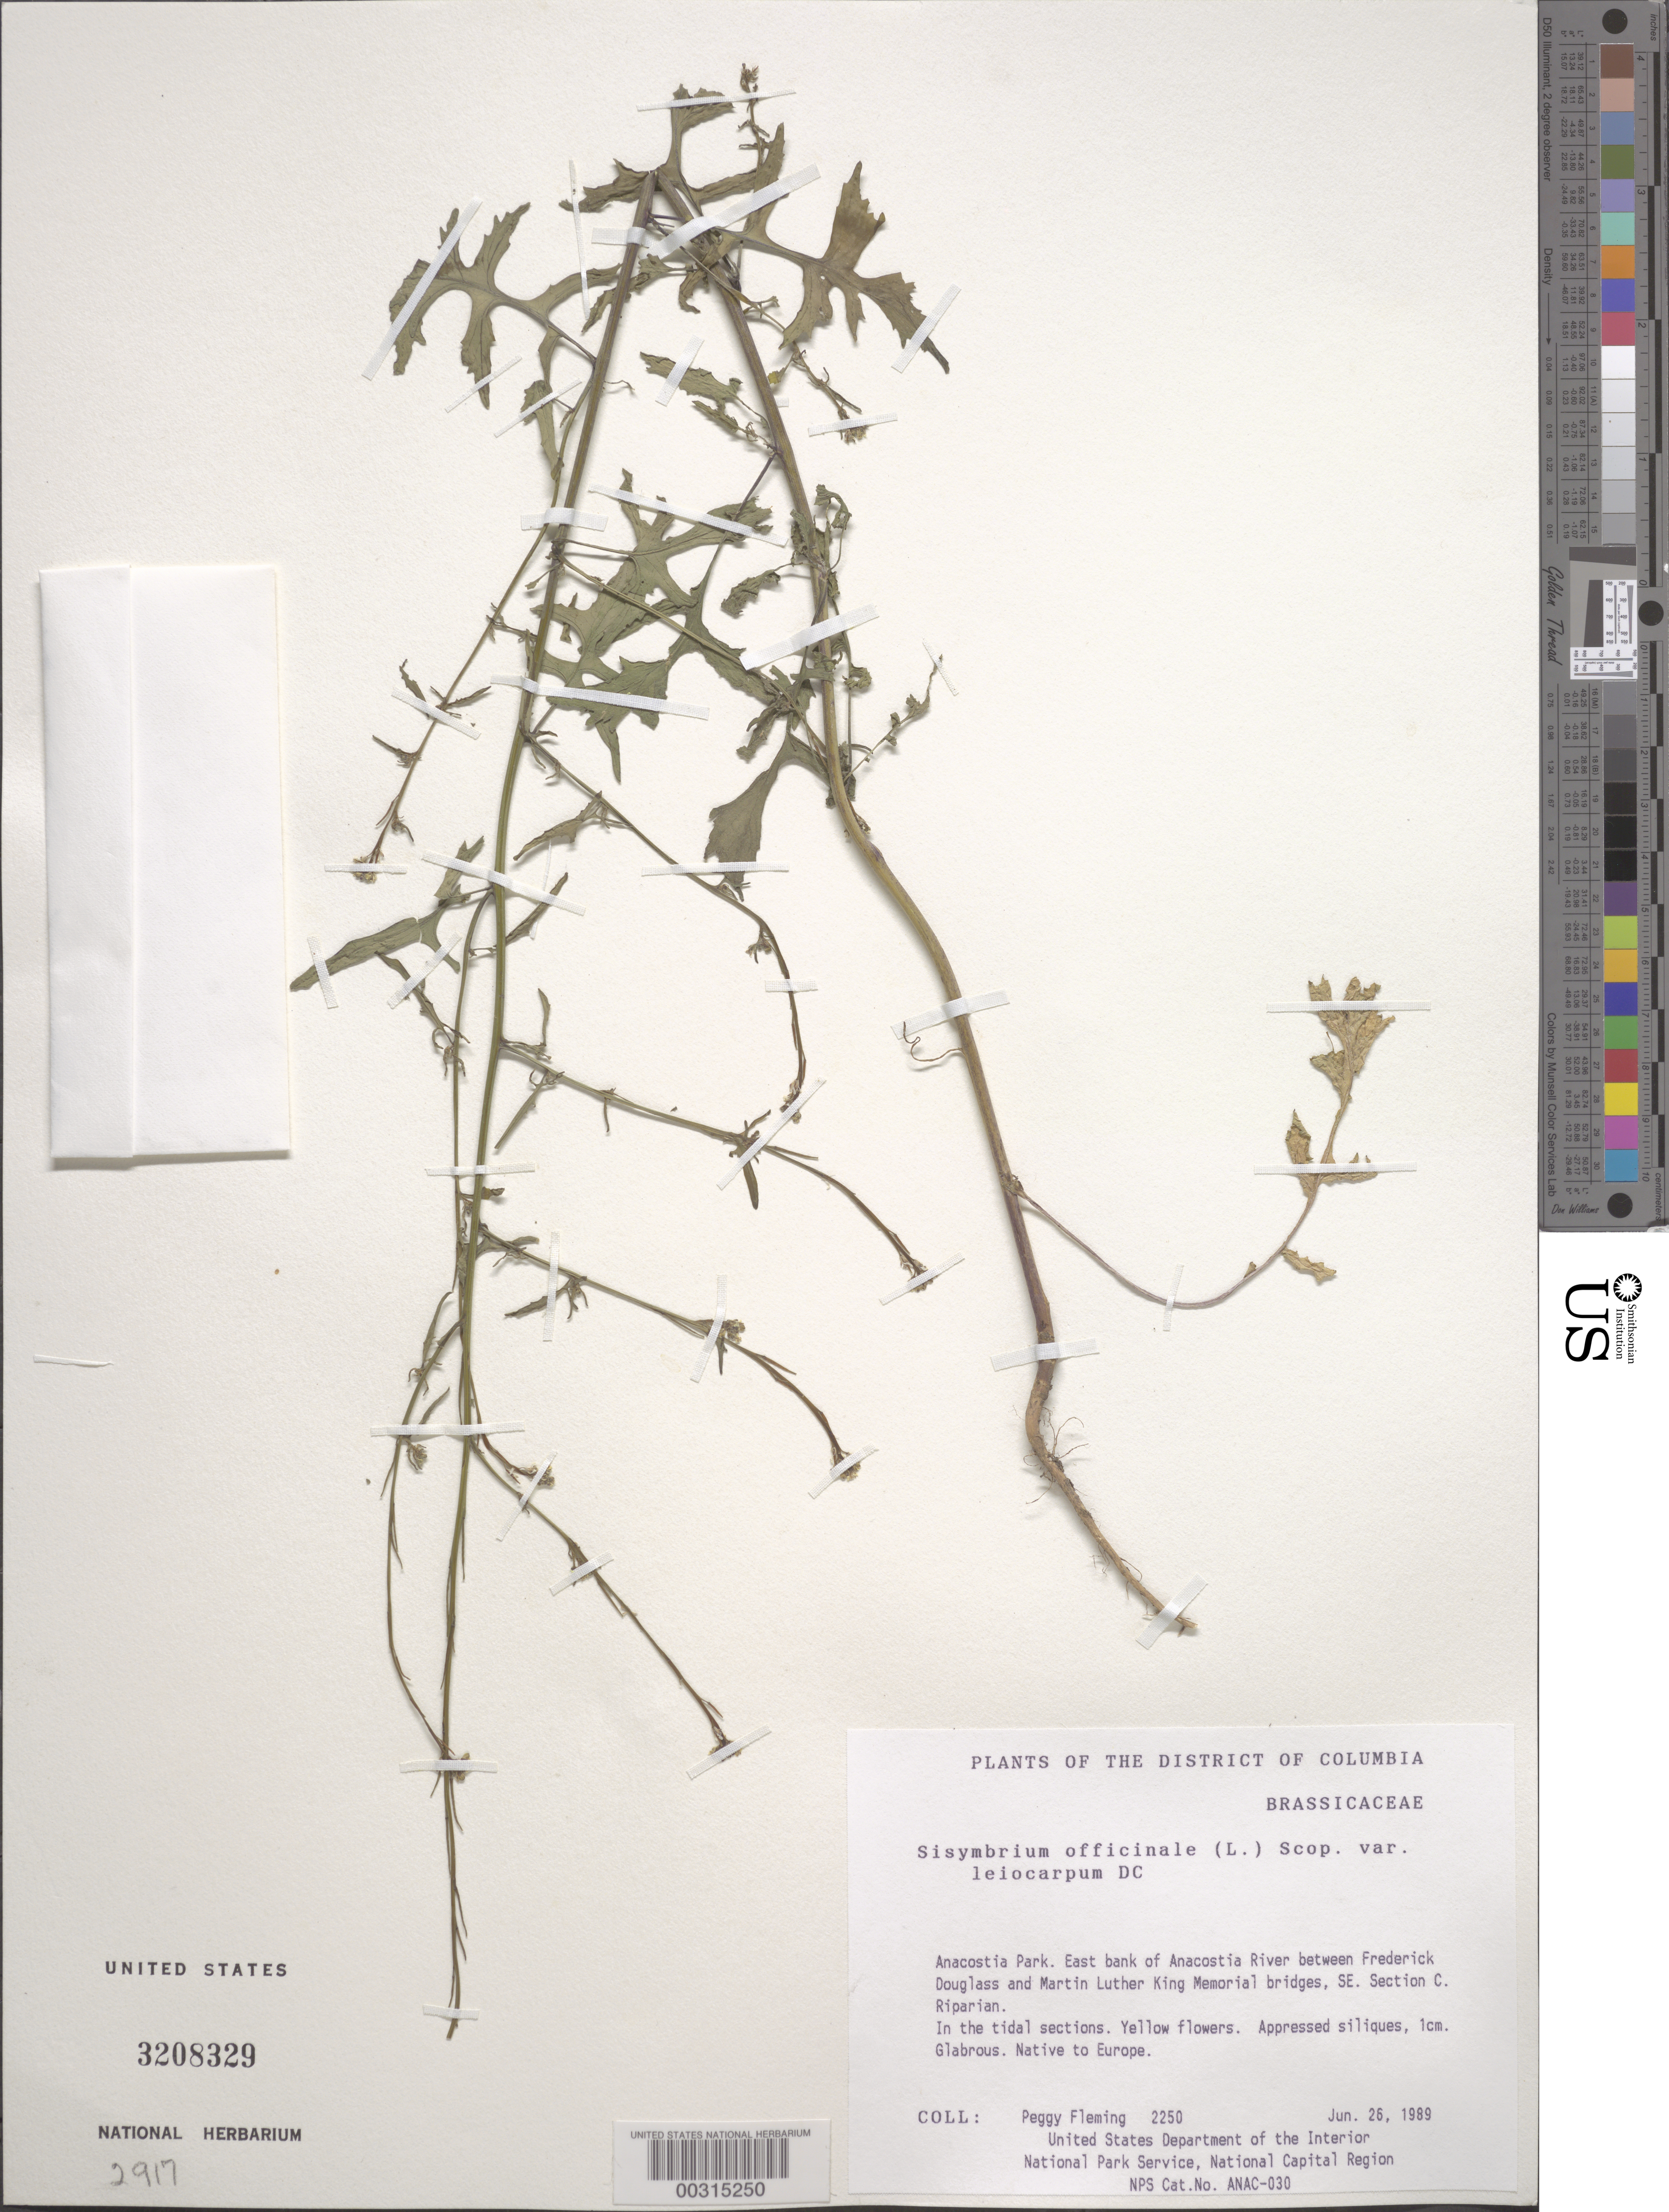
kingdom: Plantae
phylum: Tracheophyta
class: Magnoliopsida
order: Brassicales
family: Brassicaceae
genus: Sisymbrium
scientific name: Sisymbrium officinale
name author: (L.) Scop.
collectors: P. Fleming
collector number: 2250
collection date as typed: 26 Jun 1989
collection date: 1989-06-26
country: United States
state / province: District of Columbia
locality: Anacostia Park, E bank of Anacostia River between Frederick Douglas and Martin Luther King Memorial Bridges, SE Section C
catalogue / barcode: US 3208329